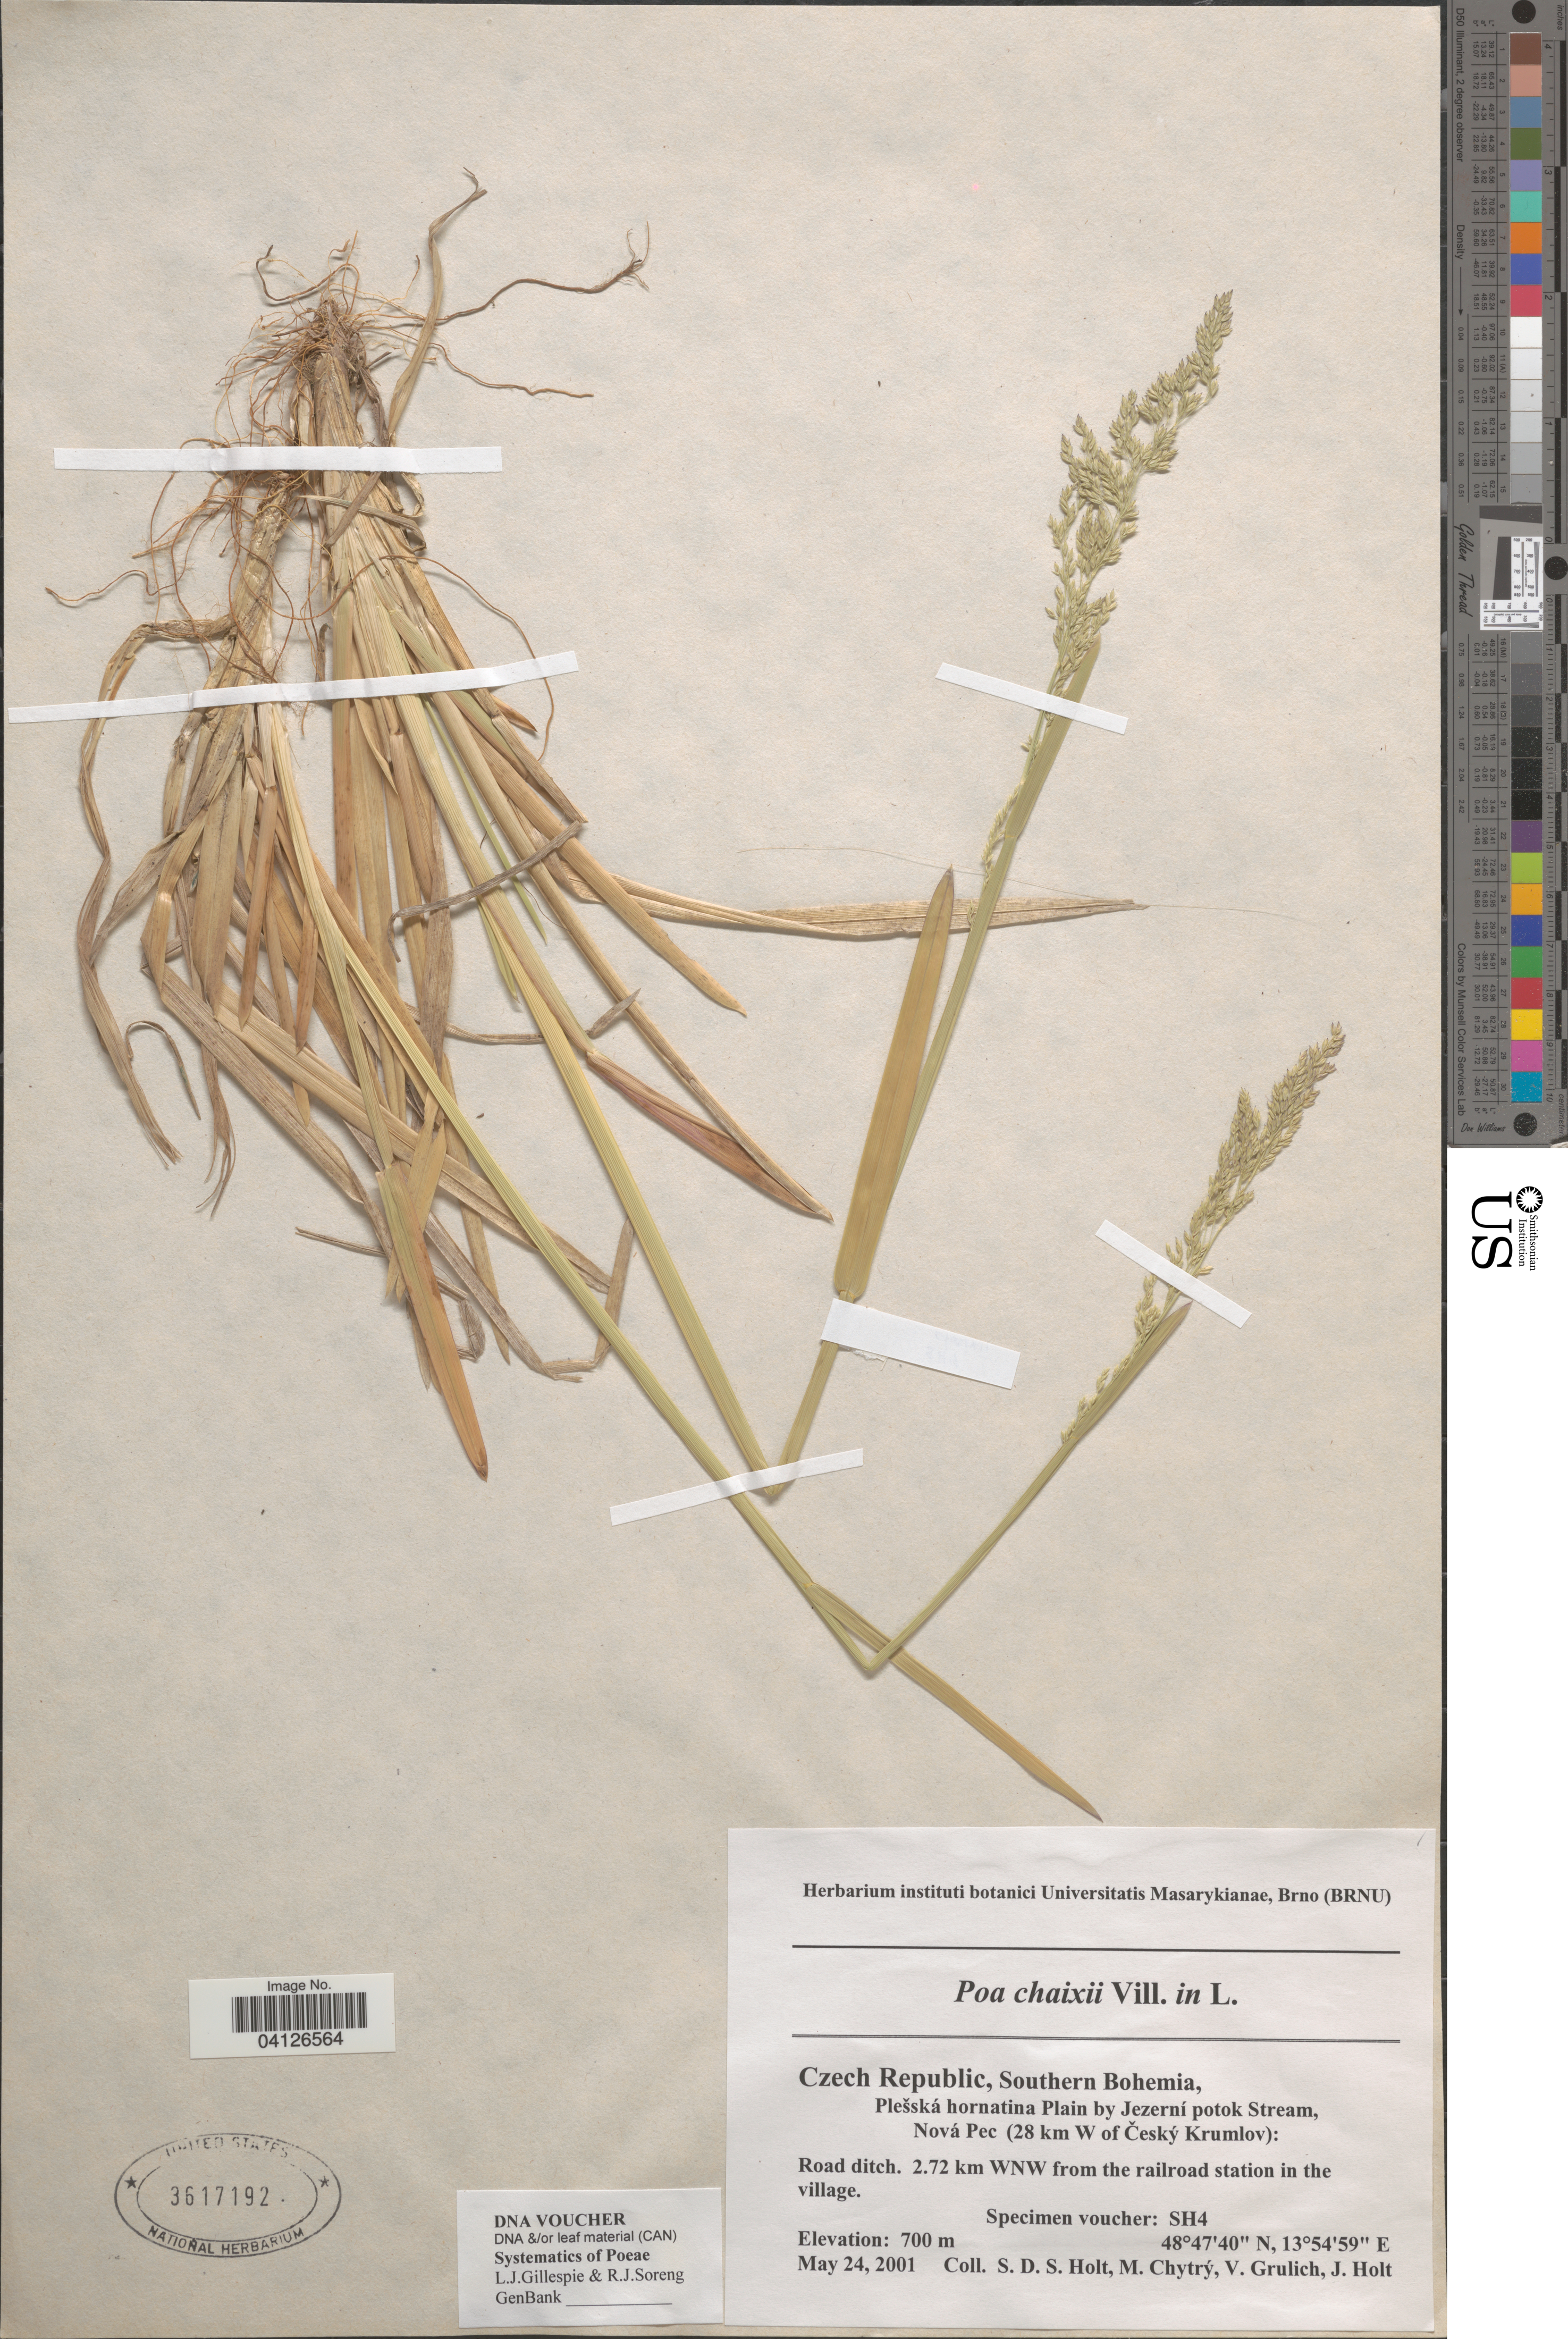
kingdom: Plantae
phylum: Tracheophyta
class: Liliopsida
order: Poales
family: Poaceae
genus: Poa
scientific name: Poa chaixii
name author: Vill.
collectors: S. Holt, M. Chytrý, V. Grulich & J. Holt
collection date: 2001-05-24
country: Czechia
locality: Southern Bohemia, Plešská hornatina Plain by Jezerní potok Stream, Nová Pec (28 km W of Český Krumlov): Road ditch. 2.72 km WNW from the railroad station in the village.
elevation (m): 700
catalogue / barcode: US 3617192